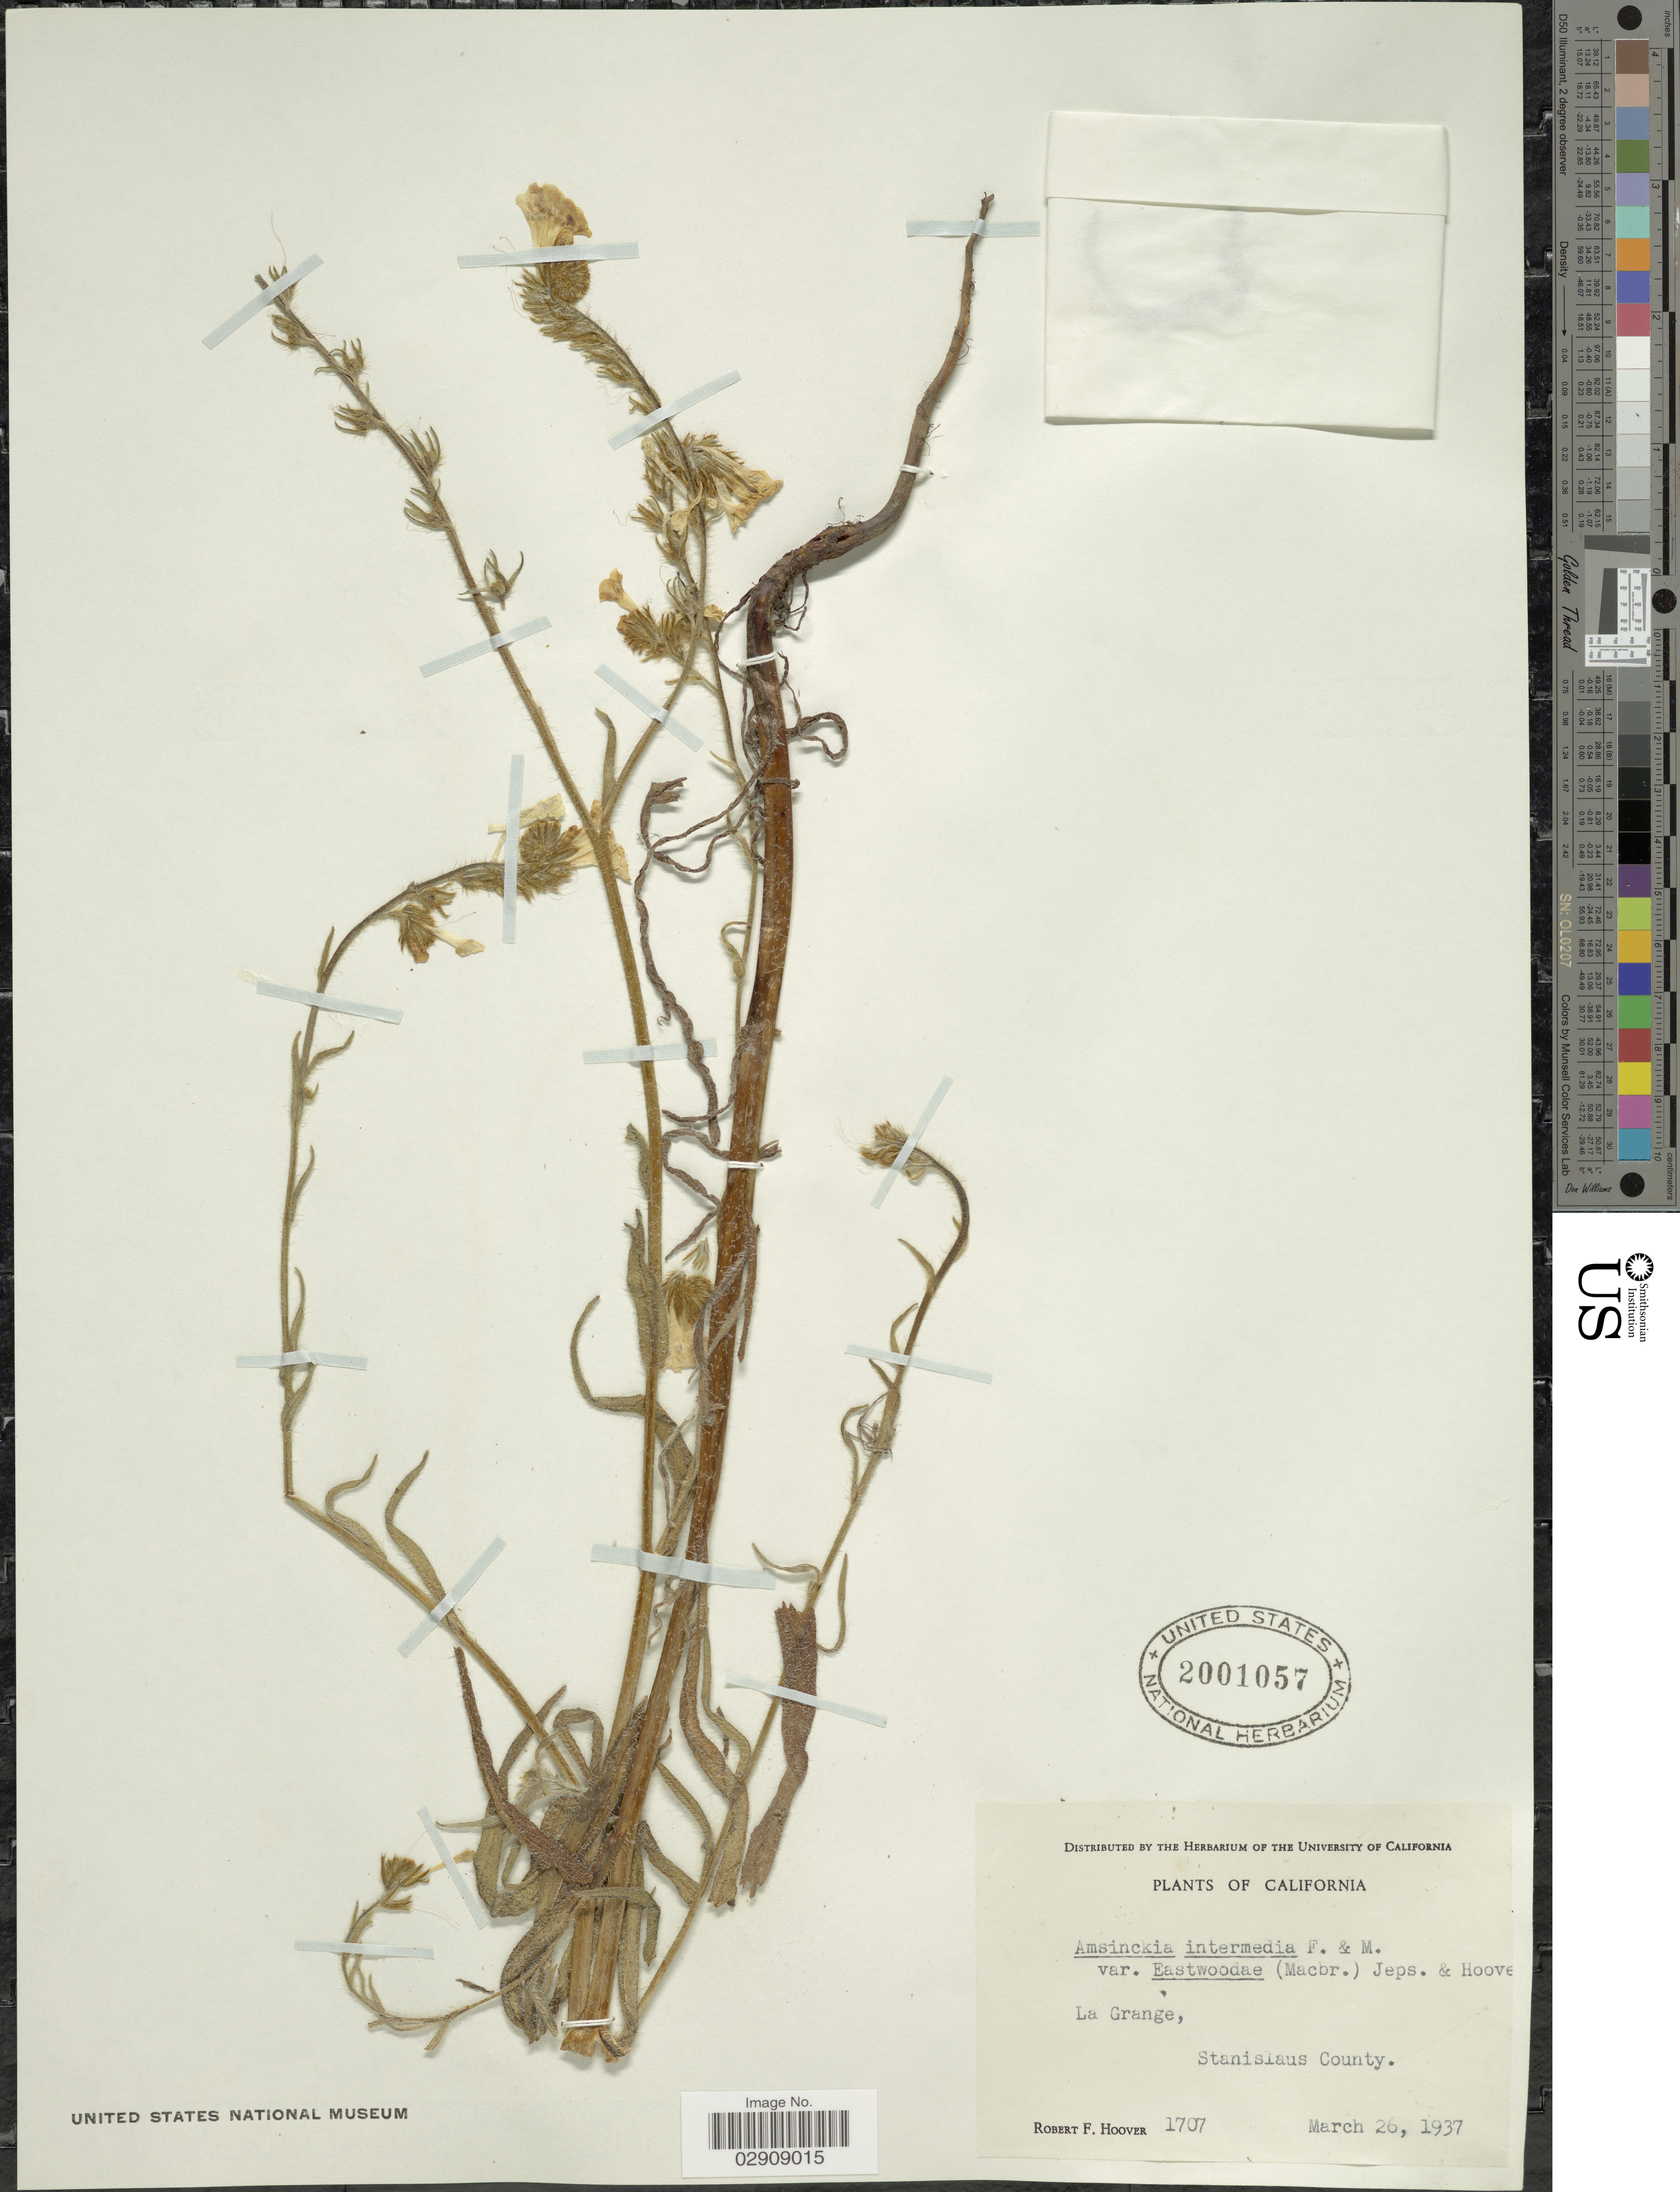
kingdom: Plantae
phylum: Tracheophyta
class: Magnoliopsida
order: Boraginales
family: Boraginaceae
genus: Amsinckia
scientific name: Amsinckia eastwoodiae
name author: J.F. Macbr.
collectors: R. F. Hoover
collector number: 1707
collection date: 1937-03-26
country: United States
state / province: California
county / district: Stanislaus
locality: La Grange, Stanislaus County. California.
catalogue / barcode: US 2001057